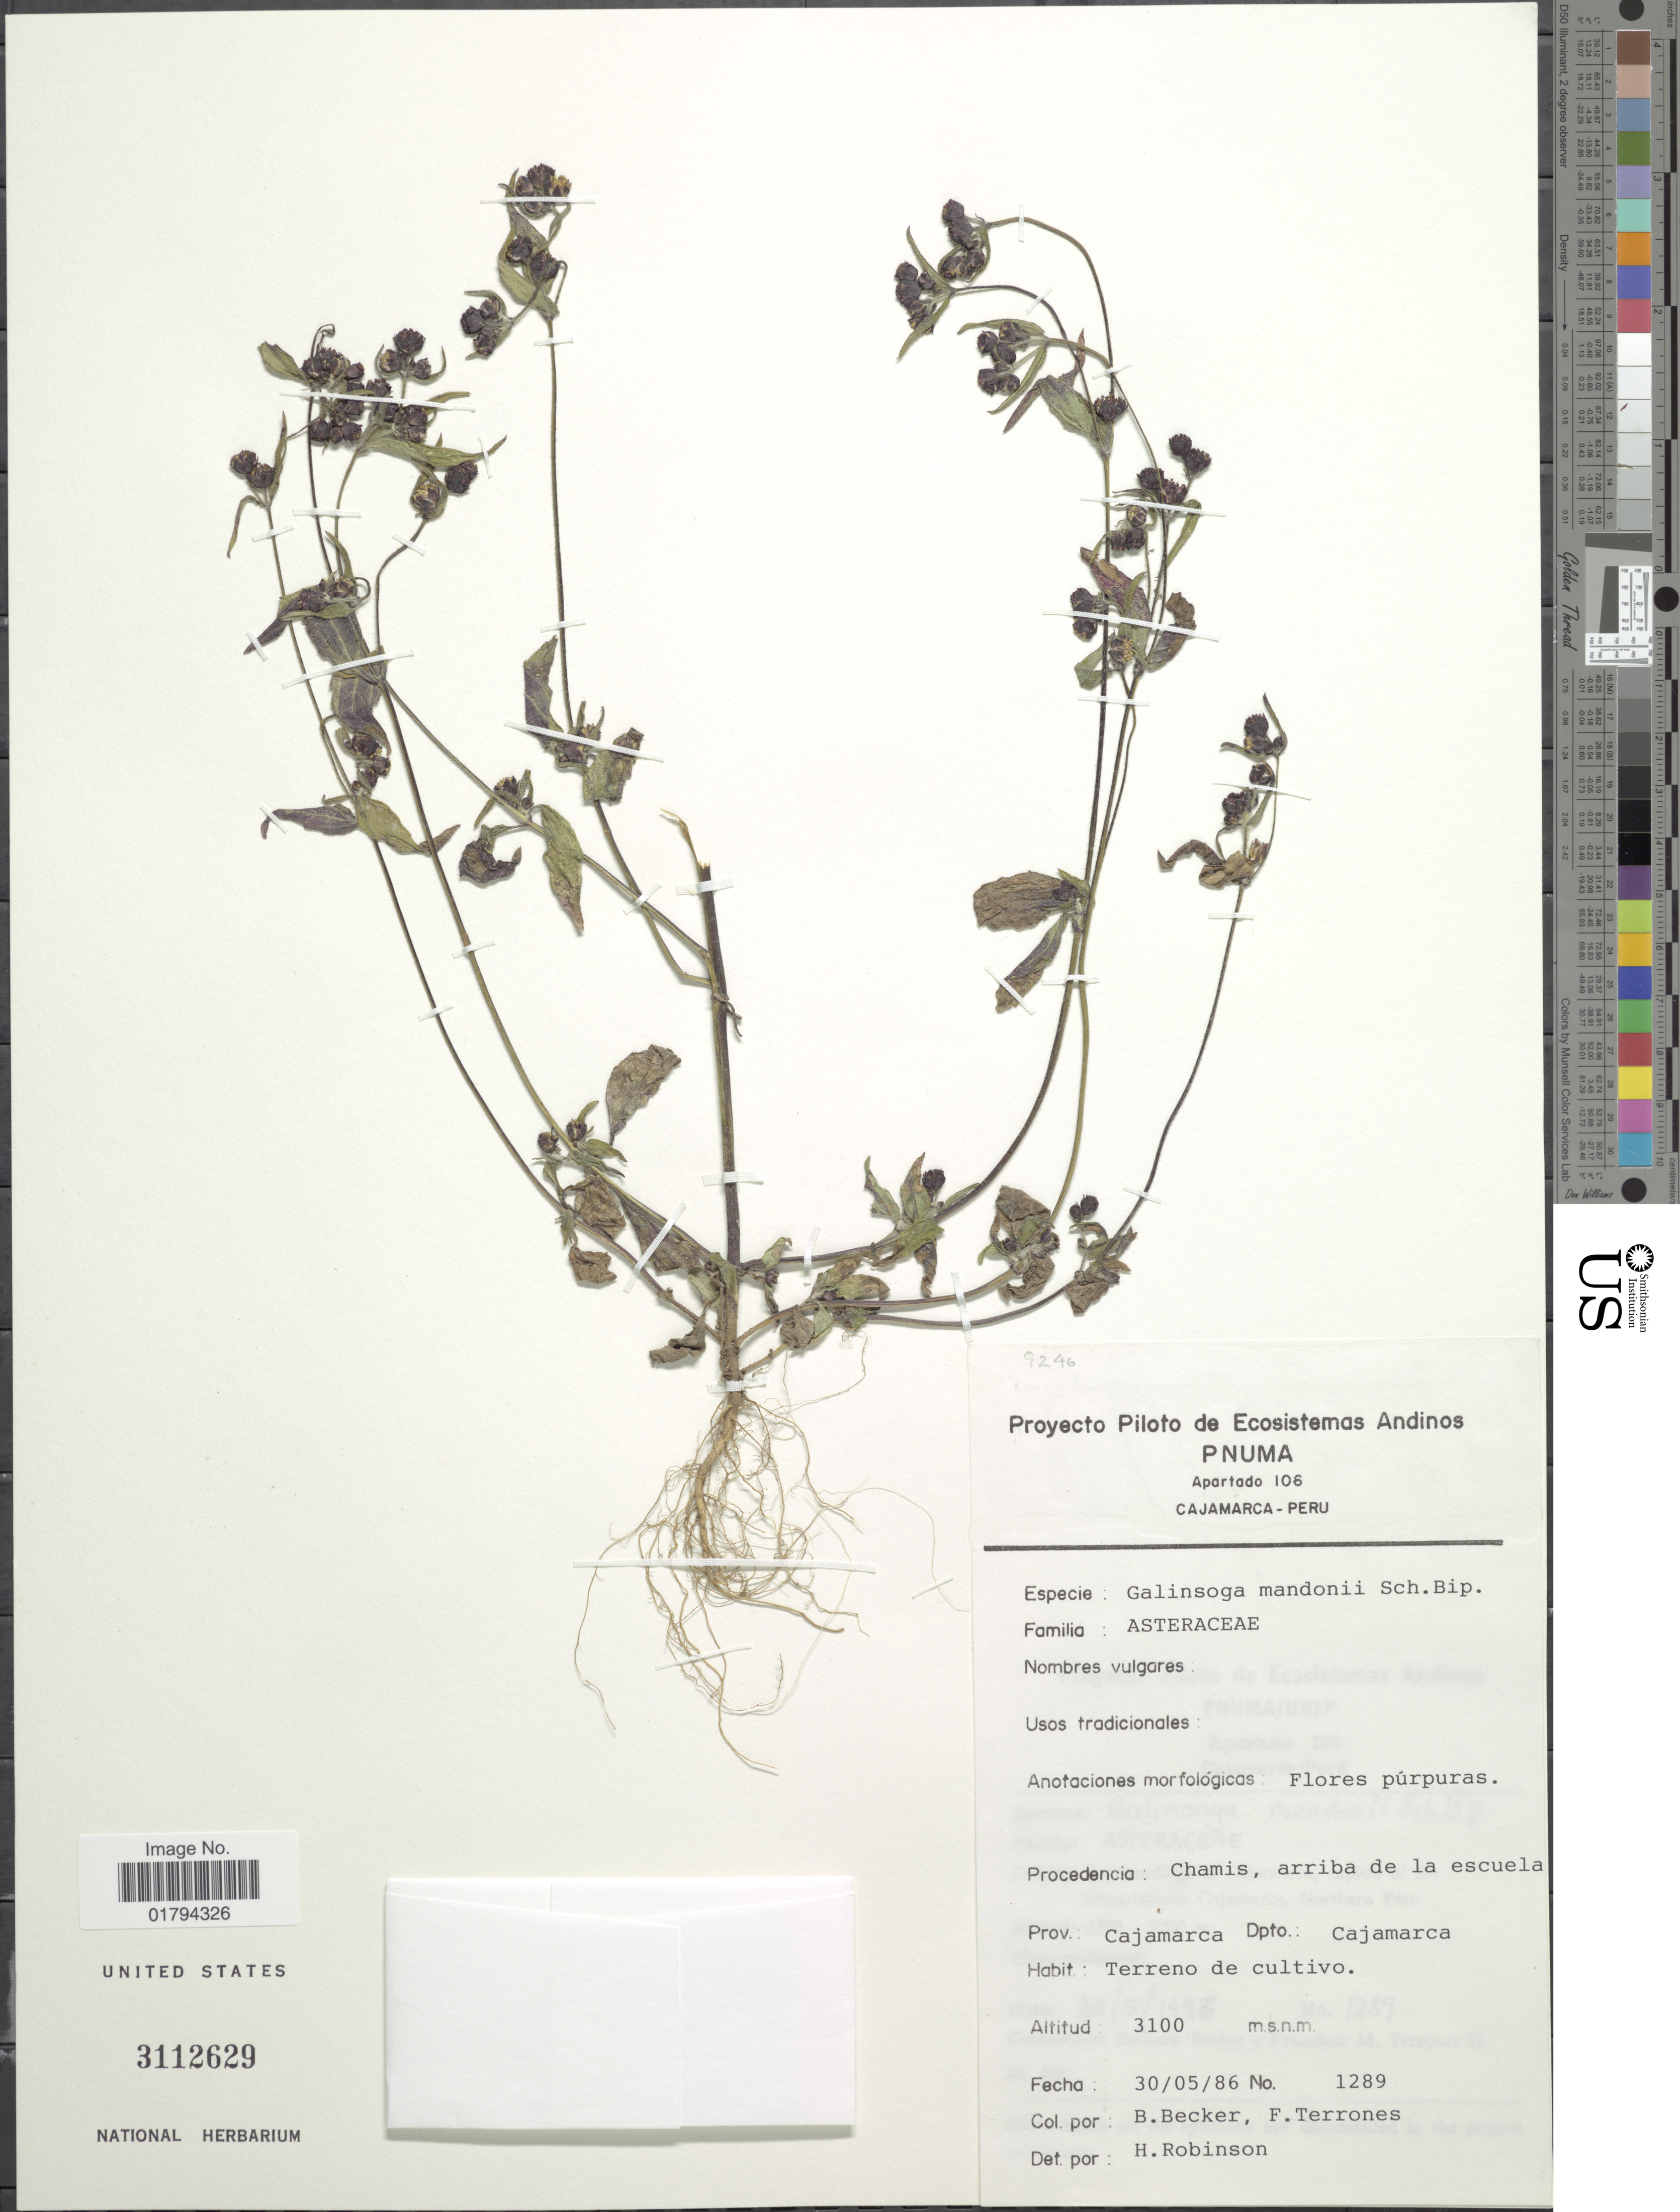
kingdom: Plantae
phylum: Tracheophyta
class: Magnoliopsida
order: Asterales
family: Asteraceae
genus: Galinsoga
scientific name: Galinsoga mandonii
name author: Sch. Bip.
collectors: B. Becker & F. Terrones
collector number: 1289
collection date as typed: Transcribed d/m/y: 30/5/86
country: Peru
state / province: Cajamarca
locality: Chamis, arriba de la escuela, Dpto. Cajamarca, terreno de cultivo.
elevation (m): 3100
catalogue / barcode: US 3112629